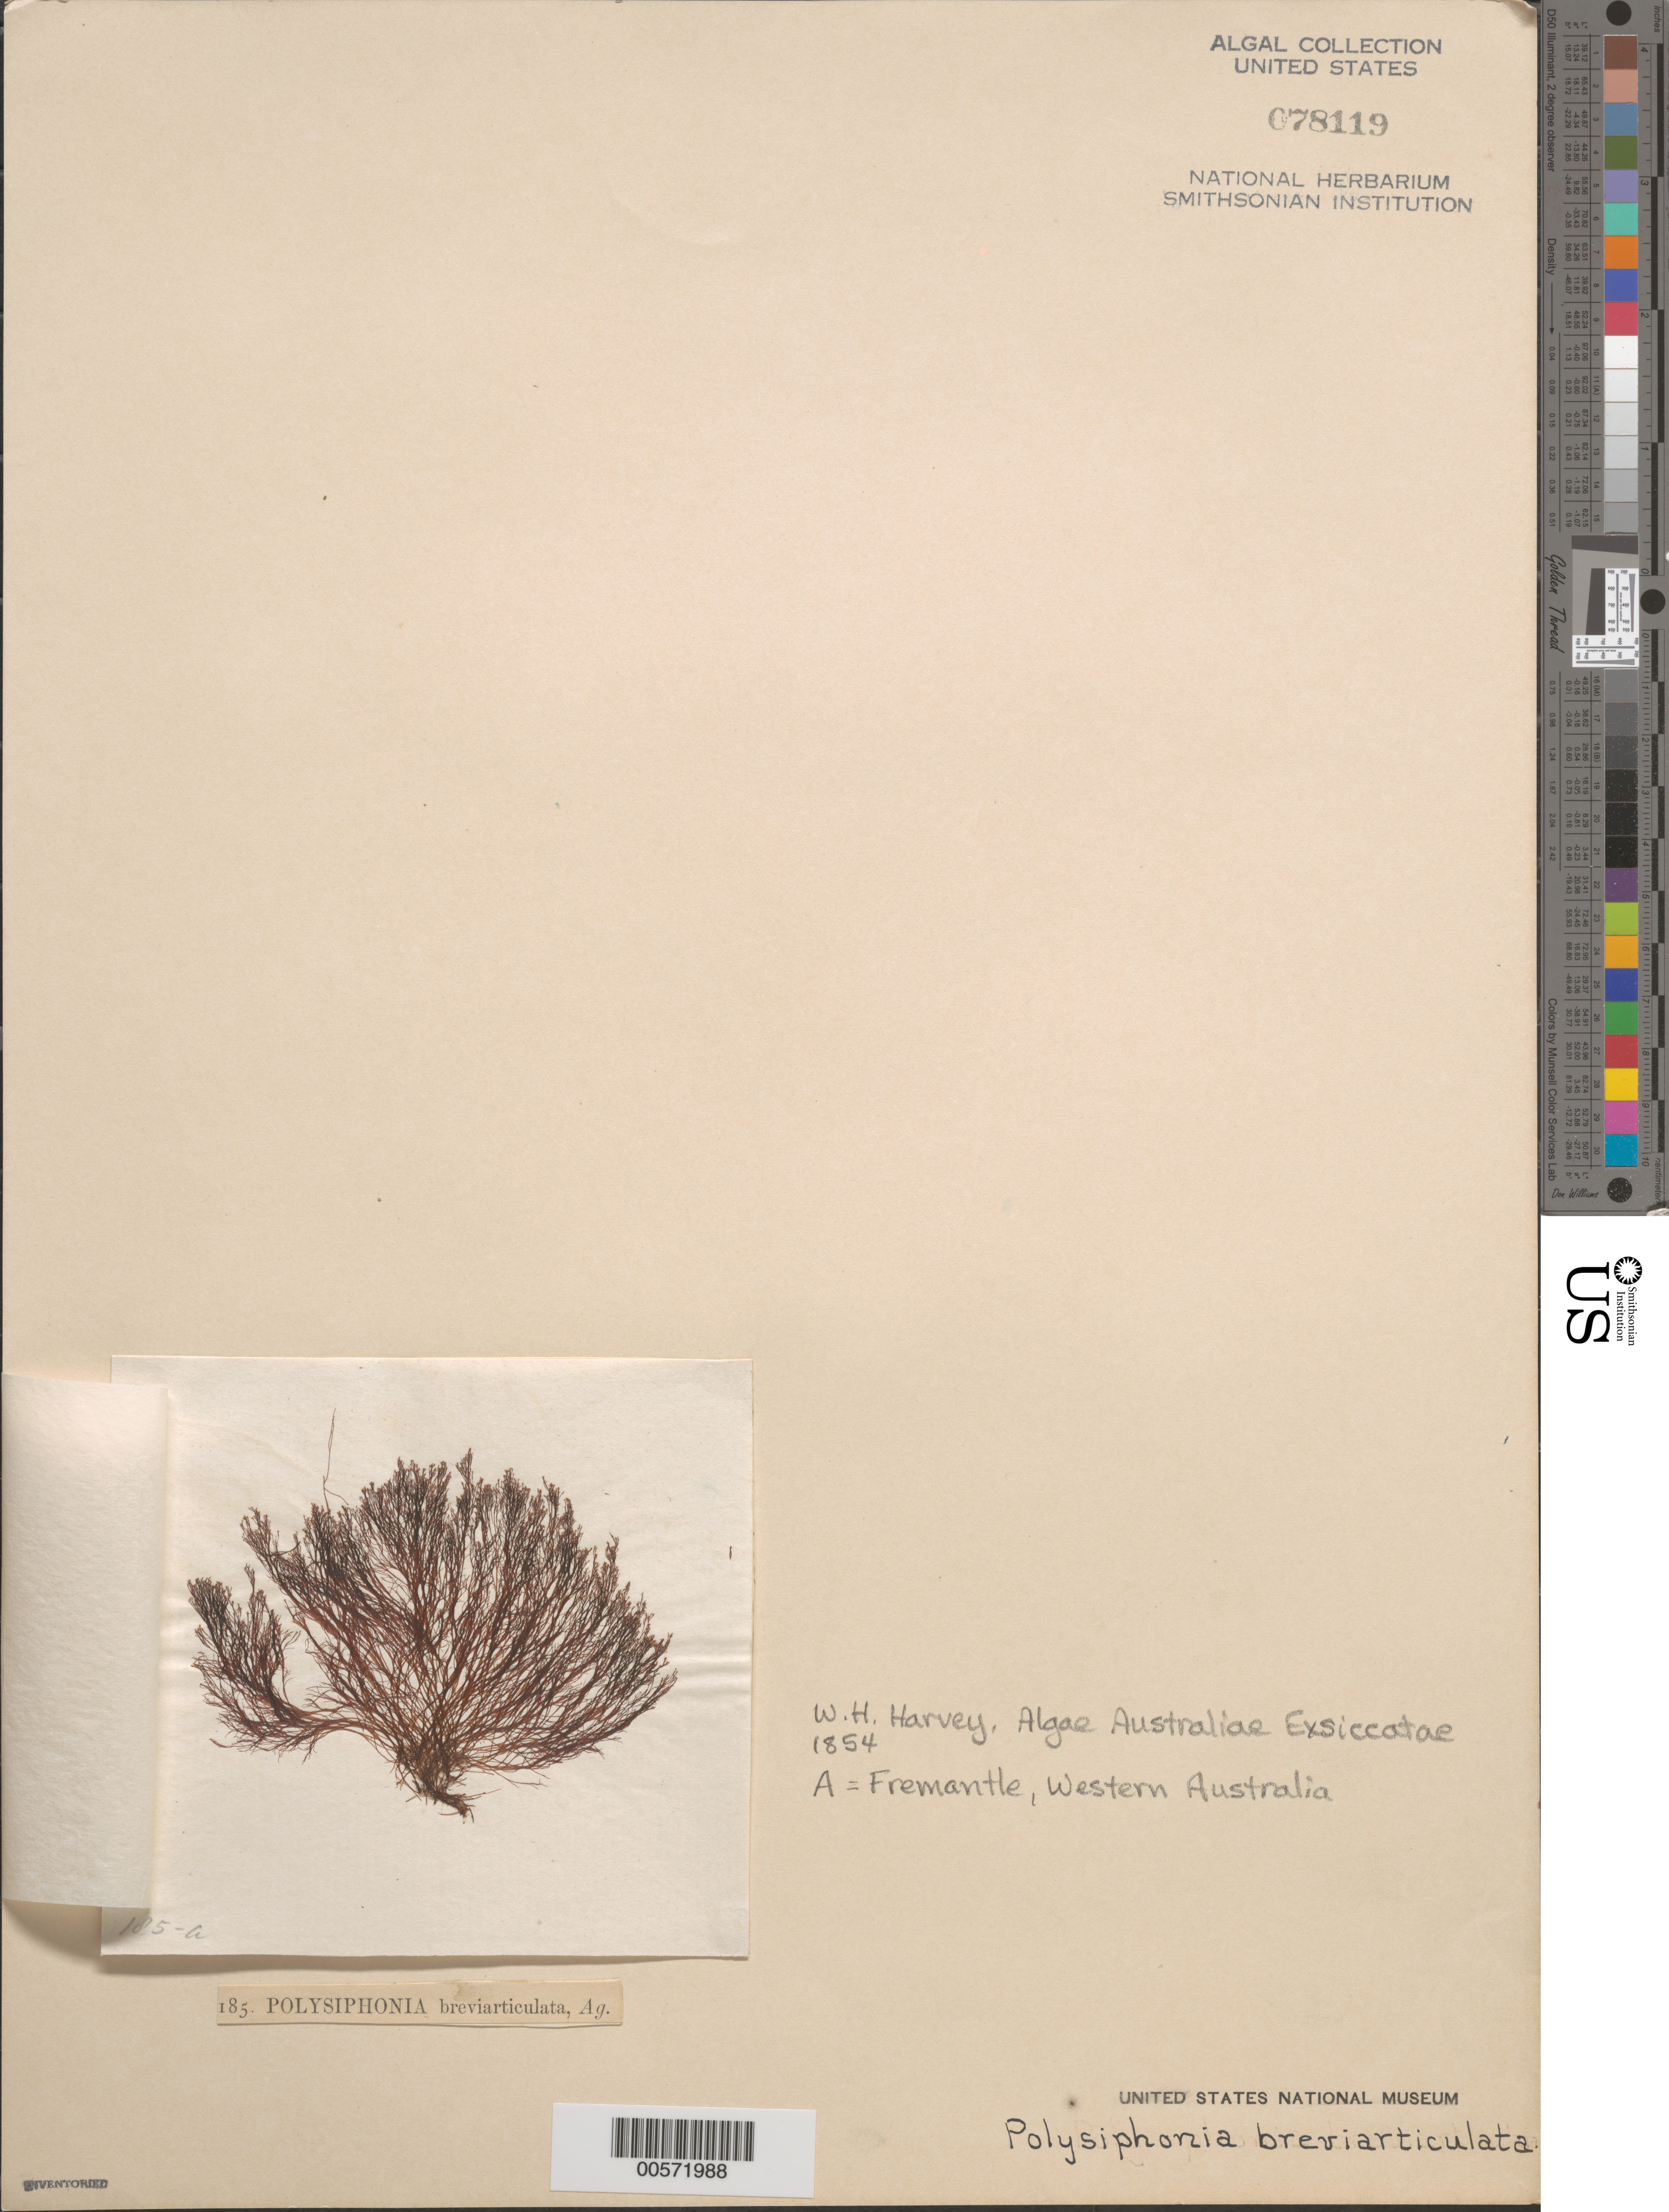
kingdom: Plantae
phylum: Rhodophyta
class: Florideophyceae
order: Ceramiales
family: Rhodomelaceae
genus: Polysiphonia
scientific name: Polysiphonia breviarticulata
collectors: W. Harvey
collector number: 185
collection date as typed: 1854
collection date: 1854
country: Australia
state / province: Western Australia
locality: Fremantle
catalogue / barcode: US 78119